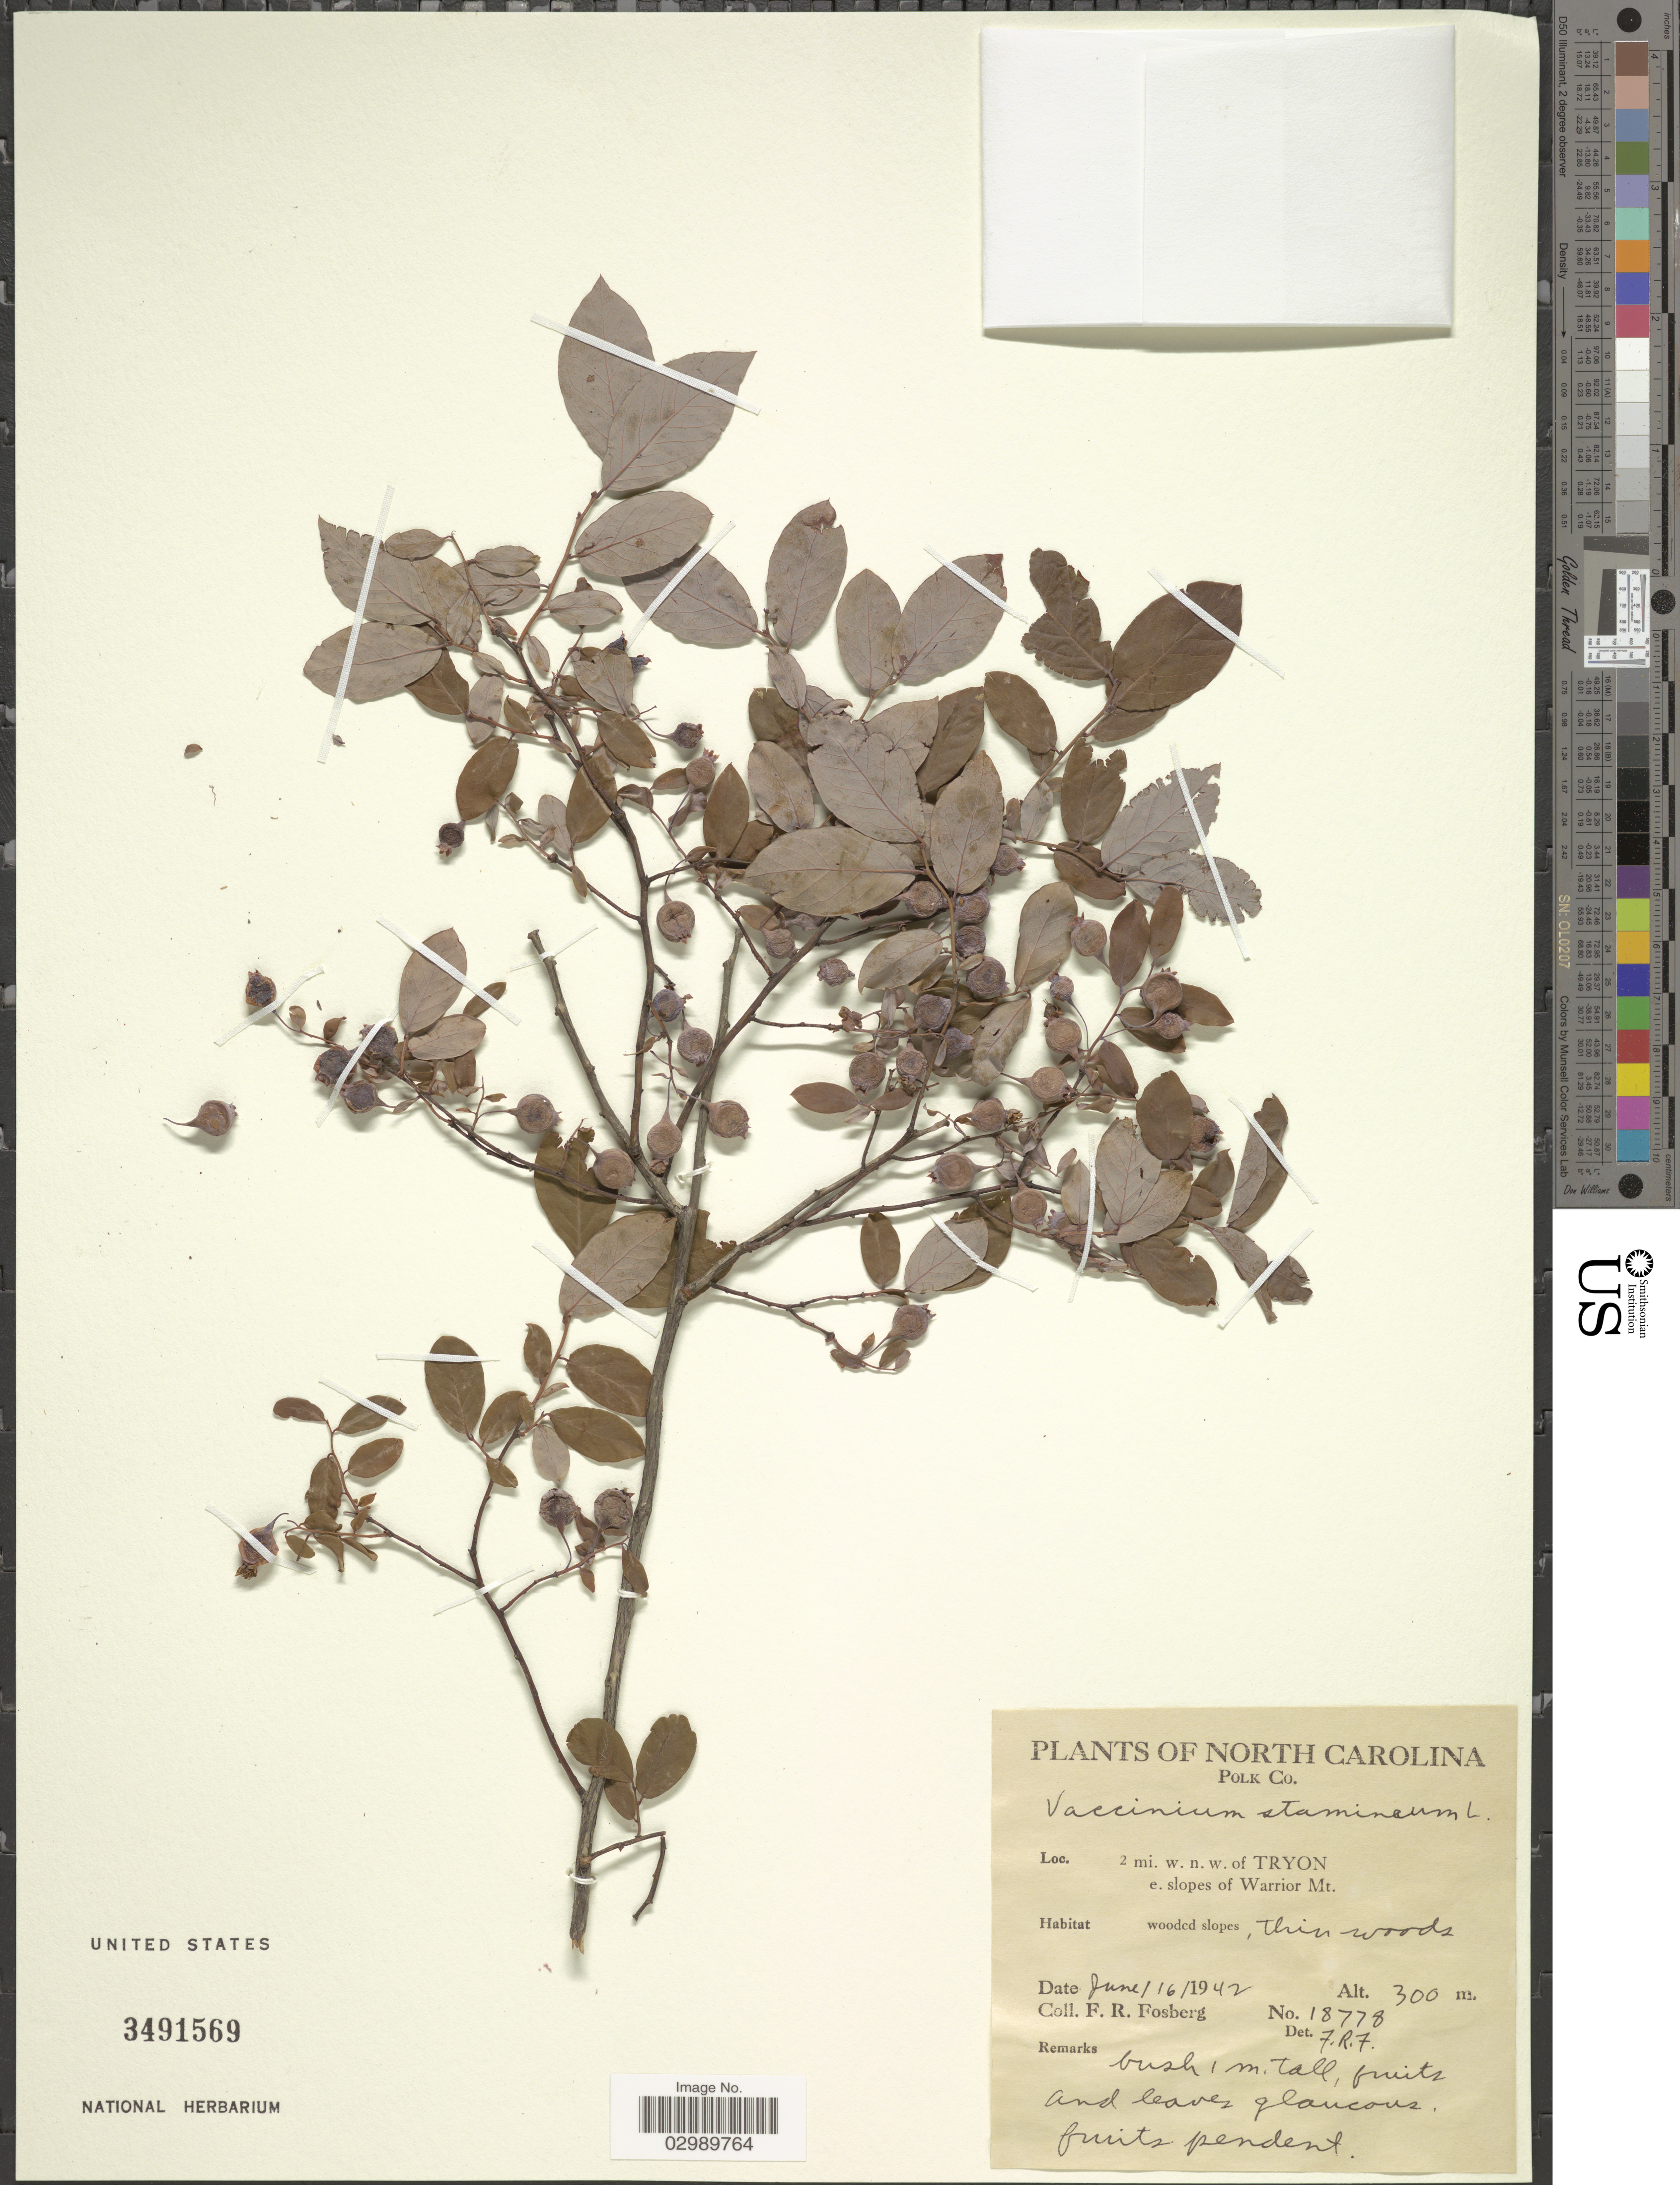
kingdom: Plantae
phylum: Tracheophyta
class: Magnoliopsida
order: Ericales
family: Ericaceae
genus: Vaccinium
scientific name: Vaccinium stamineum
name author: L.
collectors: F. R. Fosberg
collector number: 18778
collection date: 1942-06-16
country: United States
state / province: North Carolina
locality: Polk Co. 2 mi. w.n.w. of Tryon e. slopes of Warrior Mt.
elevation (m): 300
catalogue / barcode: US 3491569